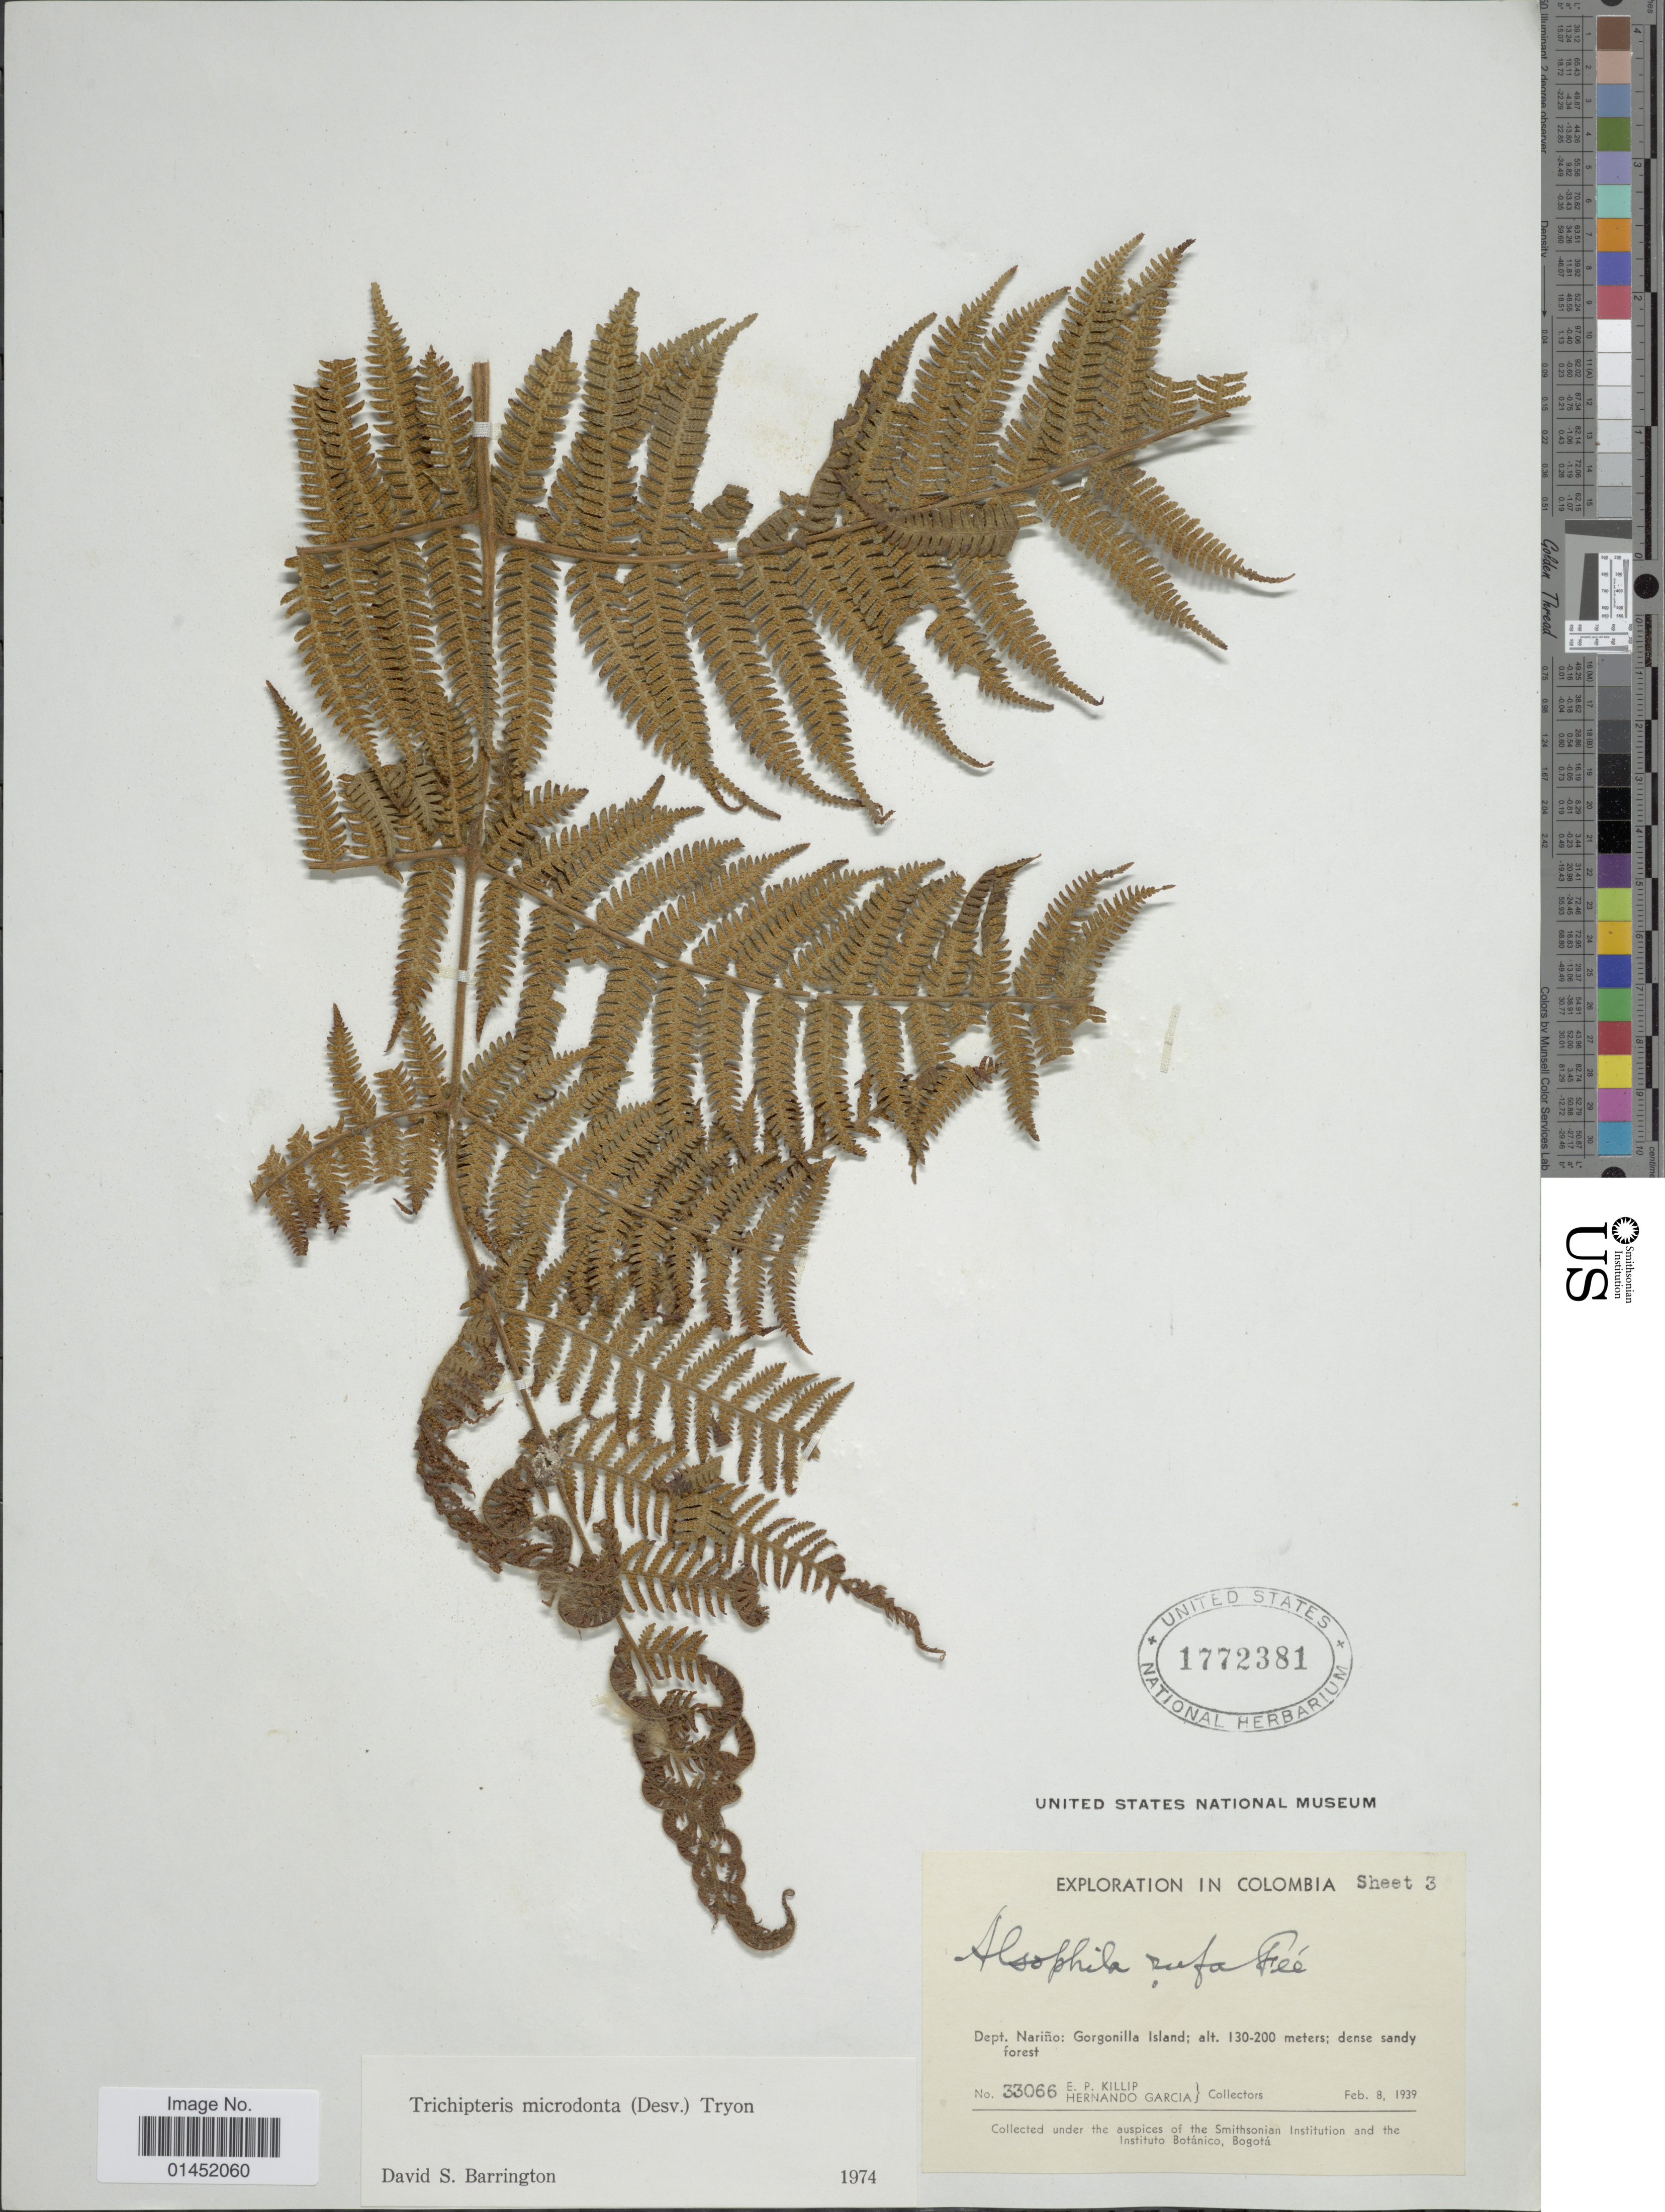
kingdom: Plantae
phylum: Tracheophyta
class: Polypodiopsida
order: Cyatheales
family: Cyatheaceae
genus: Cyathea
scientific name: Cyathea microdonta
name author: (Desv.) Domin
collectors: E. P. Killip & H. Garcia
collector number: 33066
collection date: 1939-02-08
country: Colombia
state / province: Nariño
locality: Dept. Nariño: Gorgonilla Island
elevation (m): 130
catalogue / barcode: US 1772381